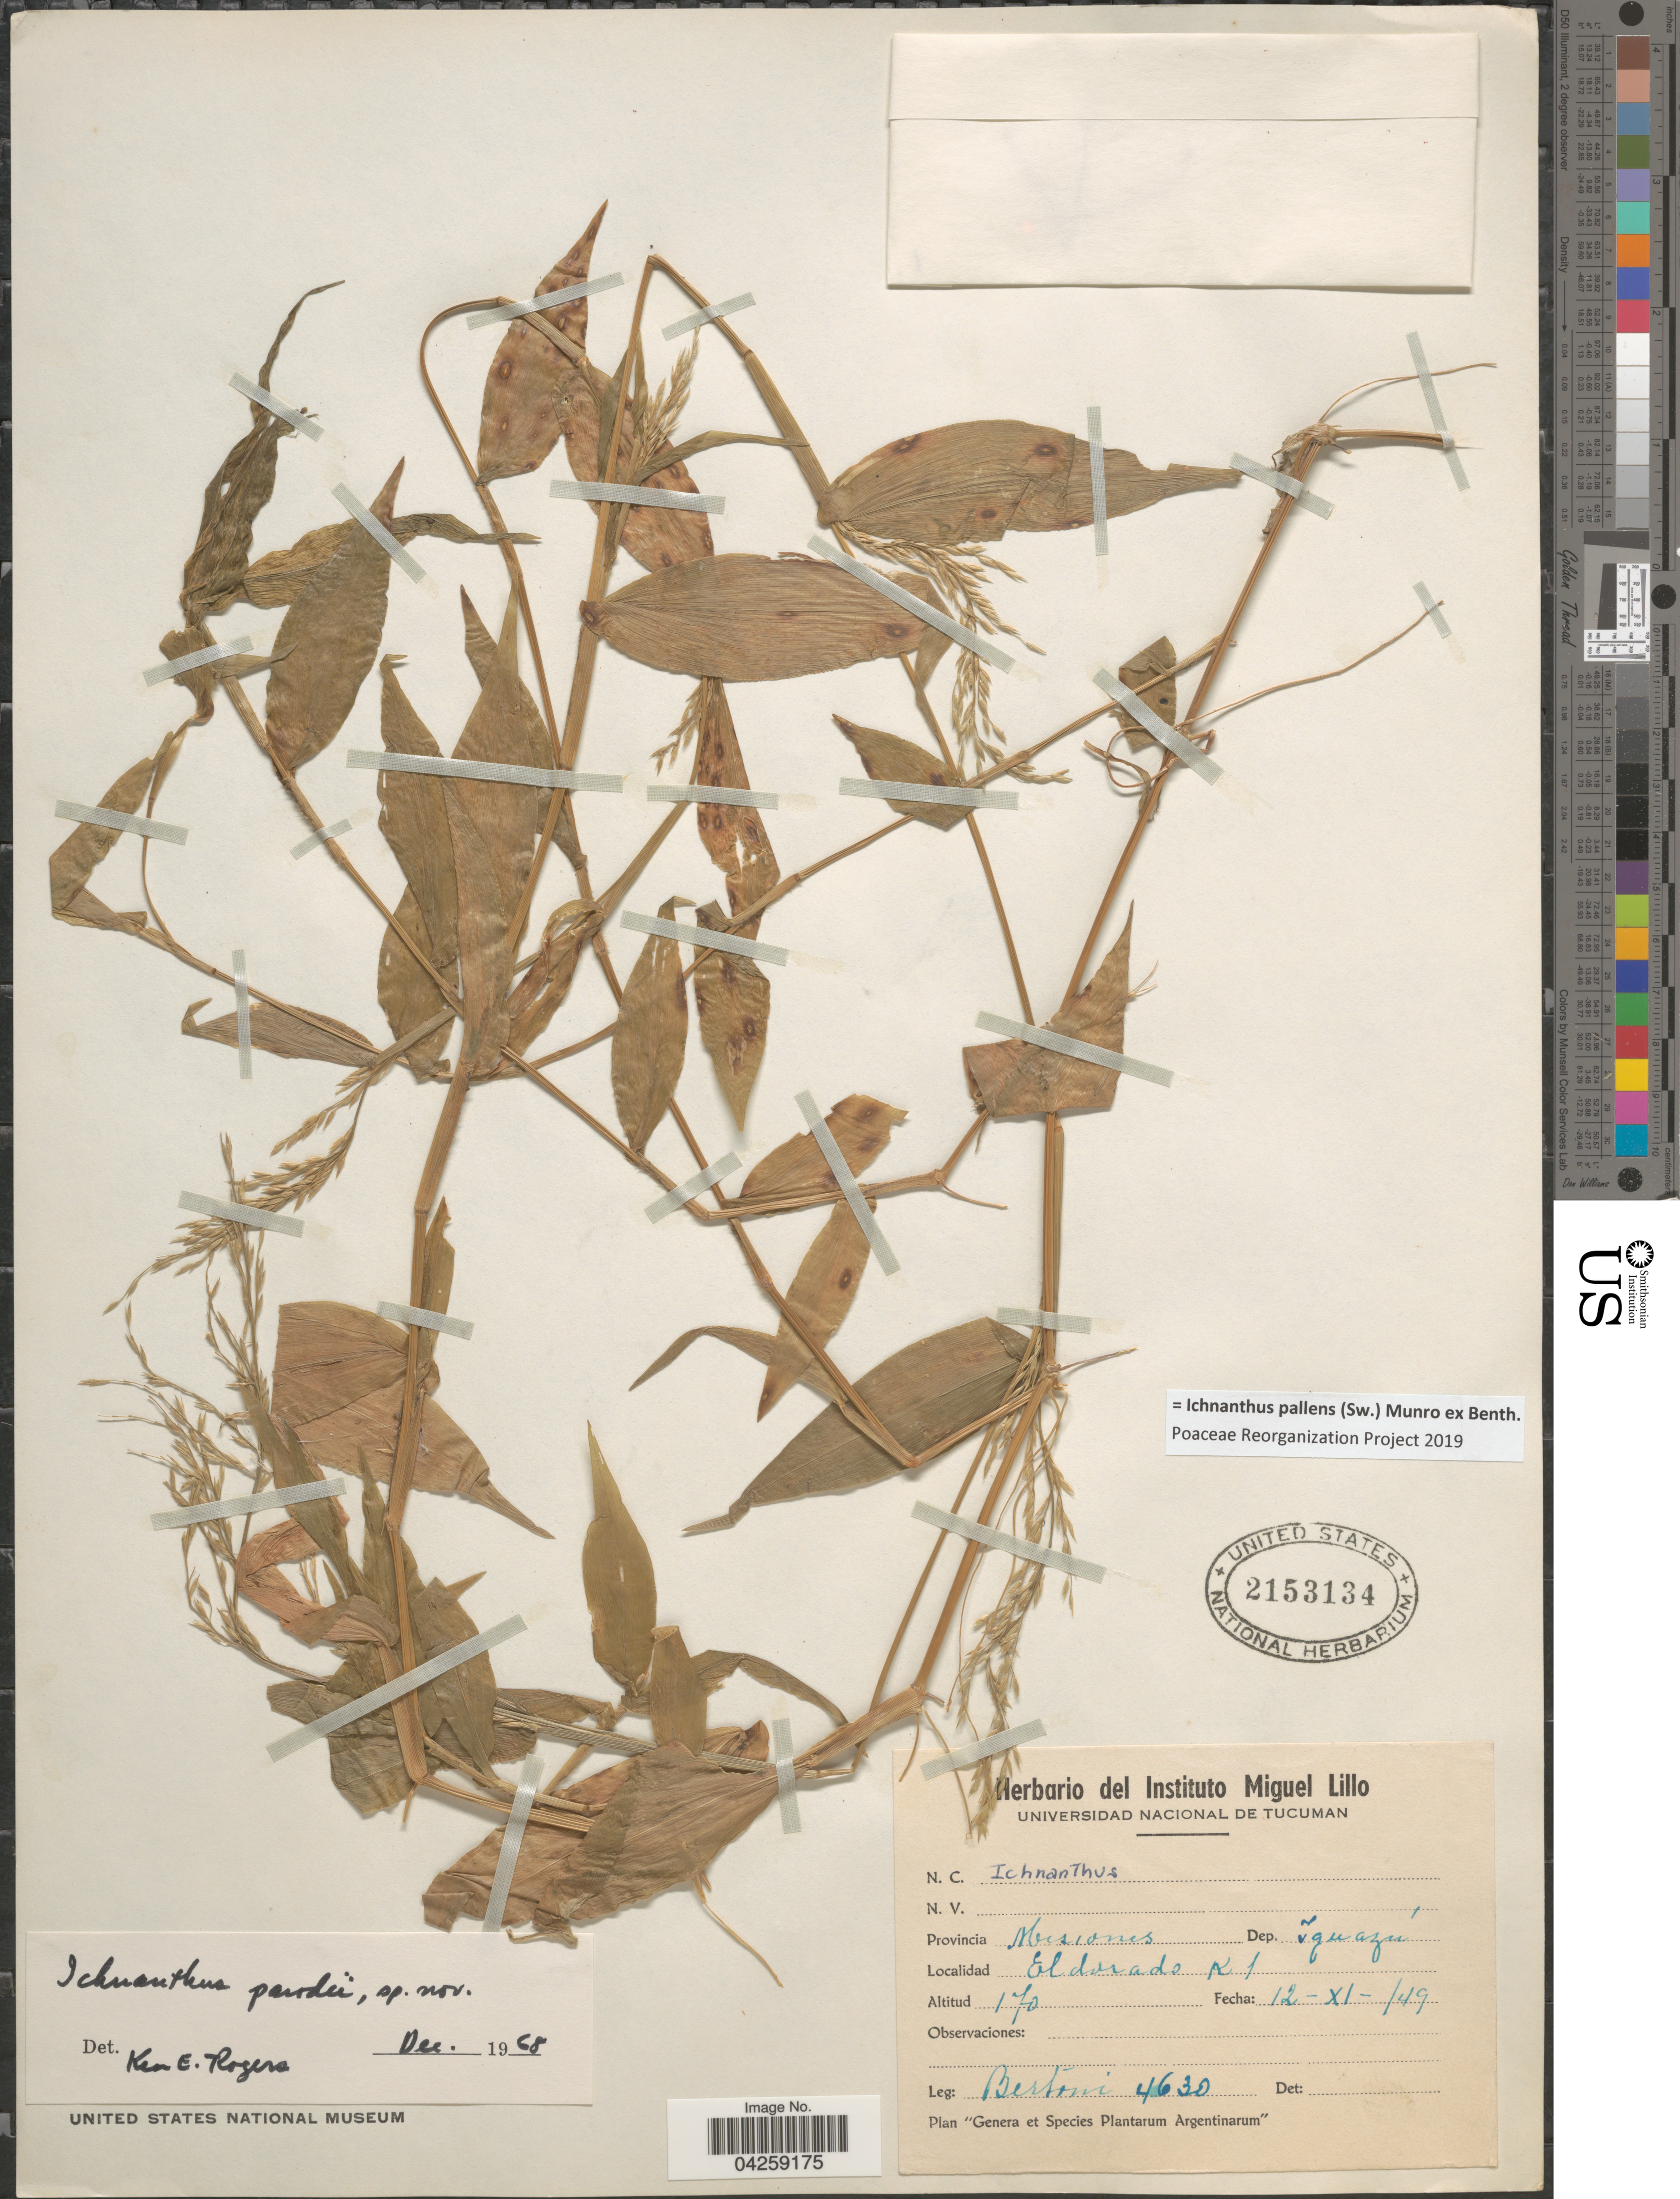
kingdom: Plantae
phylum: Tracheophyta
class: Liliopsida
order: Poales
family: Poaceae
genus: Ichnanthus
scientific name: Ichnanthus pallens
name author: (Sw.) Munro ex Benth.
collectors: -- Bertoni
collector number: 4630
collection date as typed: Transcribed d/m/y: 12/11/49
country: Argentina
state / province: Misiones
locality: Dep. Iguazú. Eldorado K1.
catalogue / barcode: US 2153134